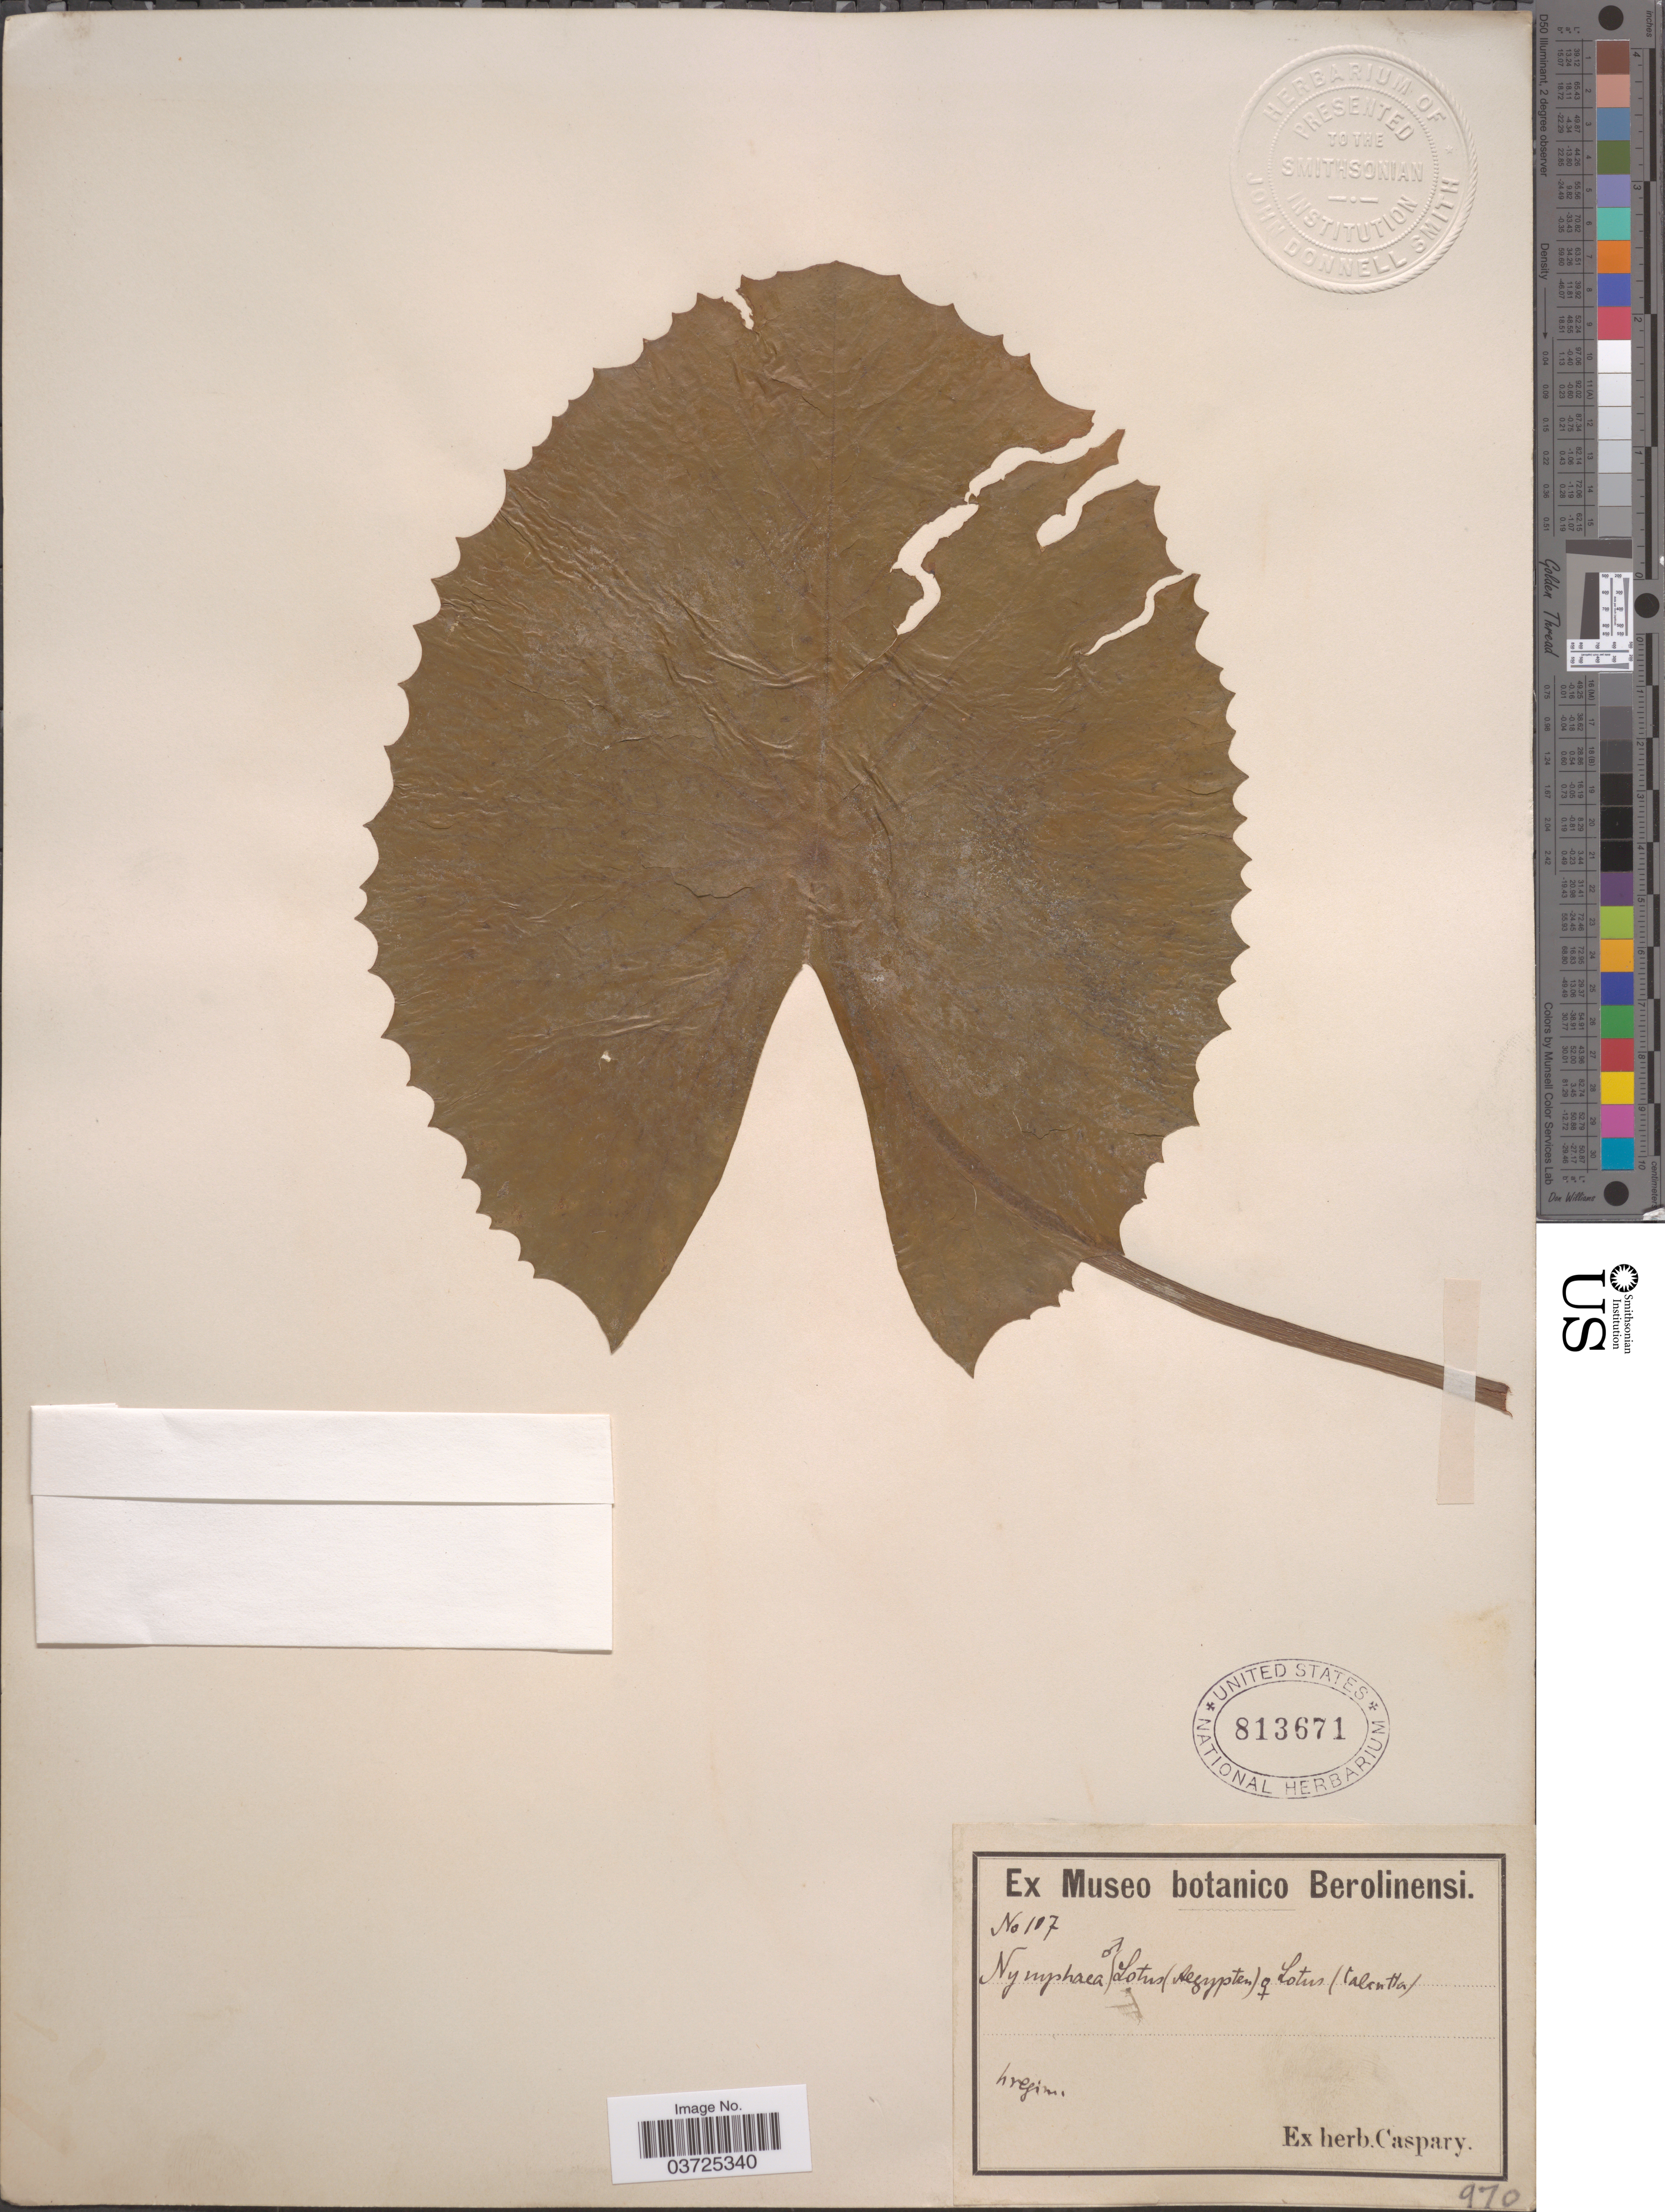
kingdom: Plantae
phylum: Tracheophyta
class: Magnoliopsida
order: Nymphaeales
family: Nymphaeaceae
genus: Nymphaea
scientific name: Nymphaea lotus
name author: L.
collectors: Ex herb. Caspary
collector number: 107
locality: H region. [interpreted]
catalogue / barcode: US 813671